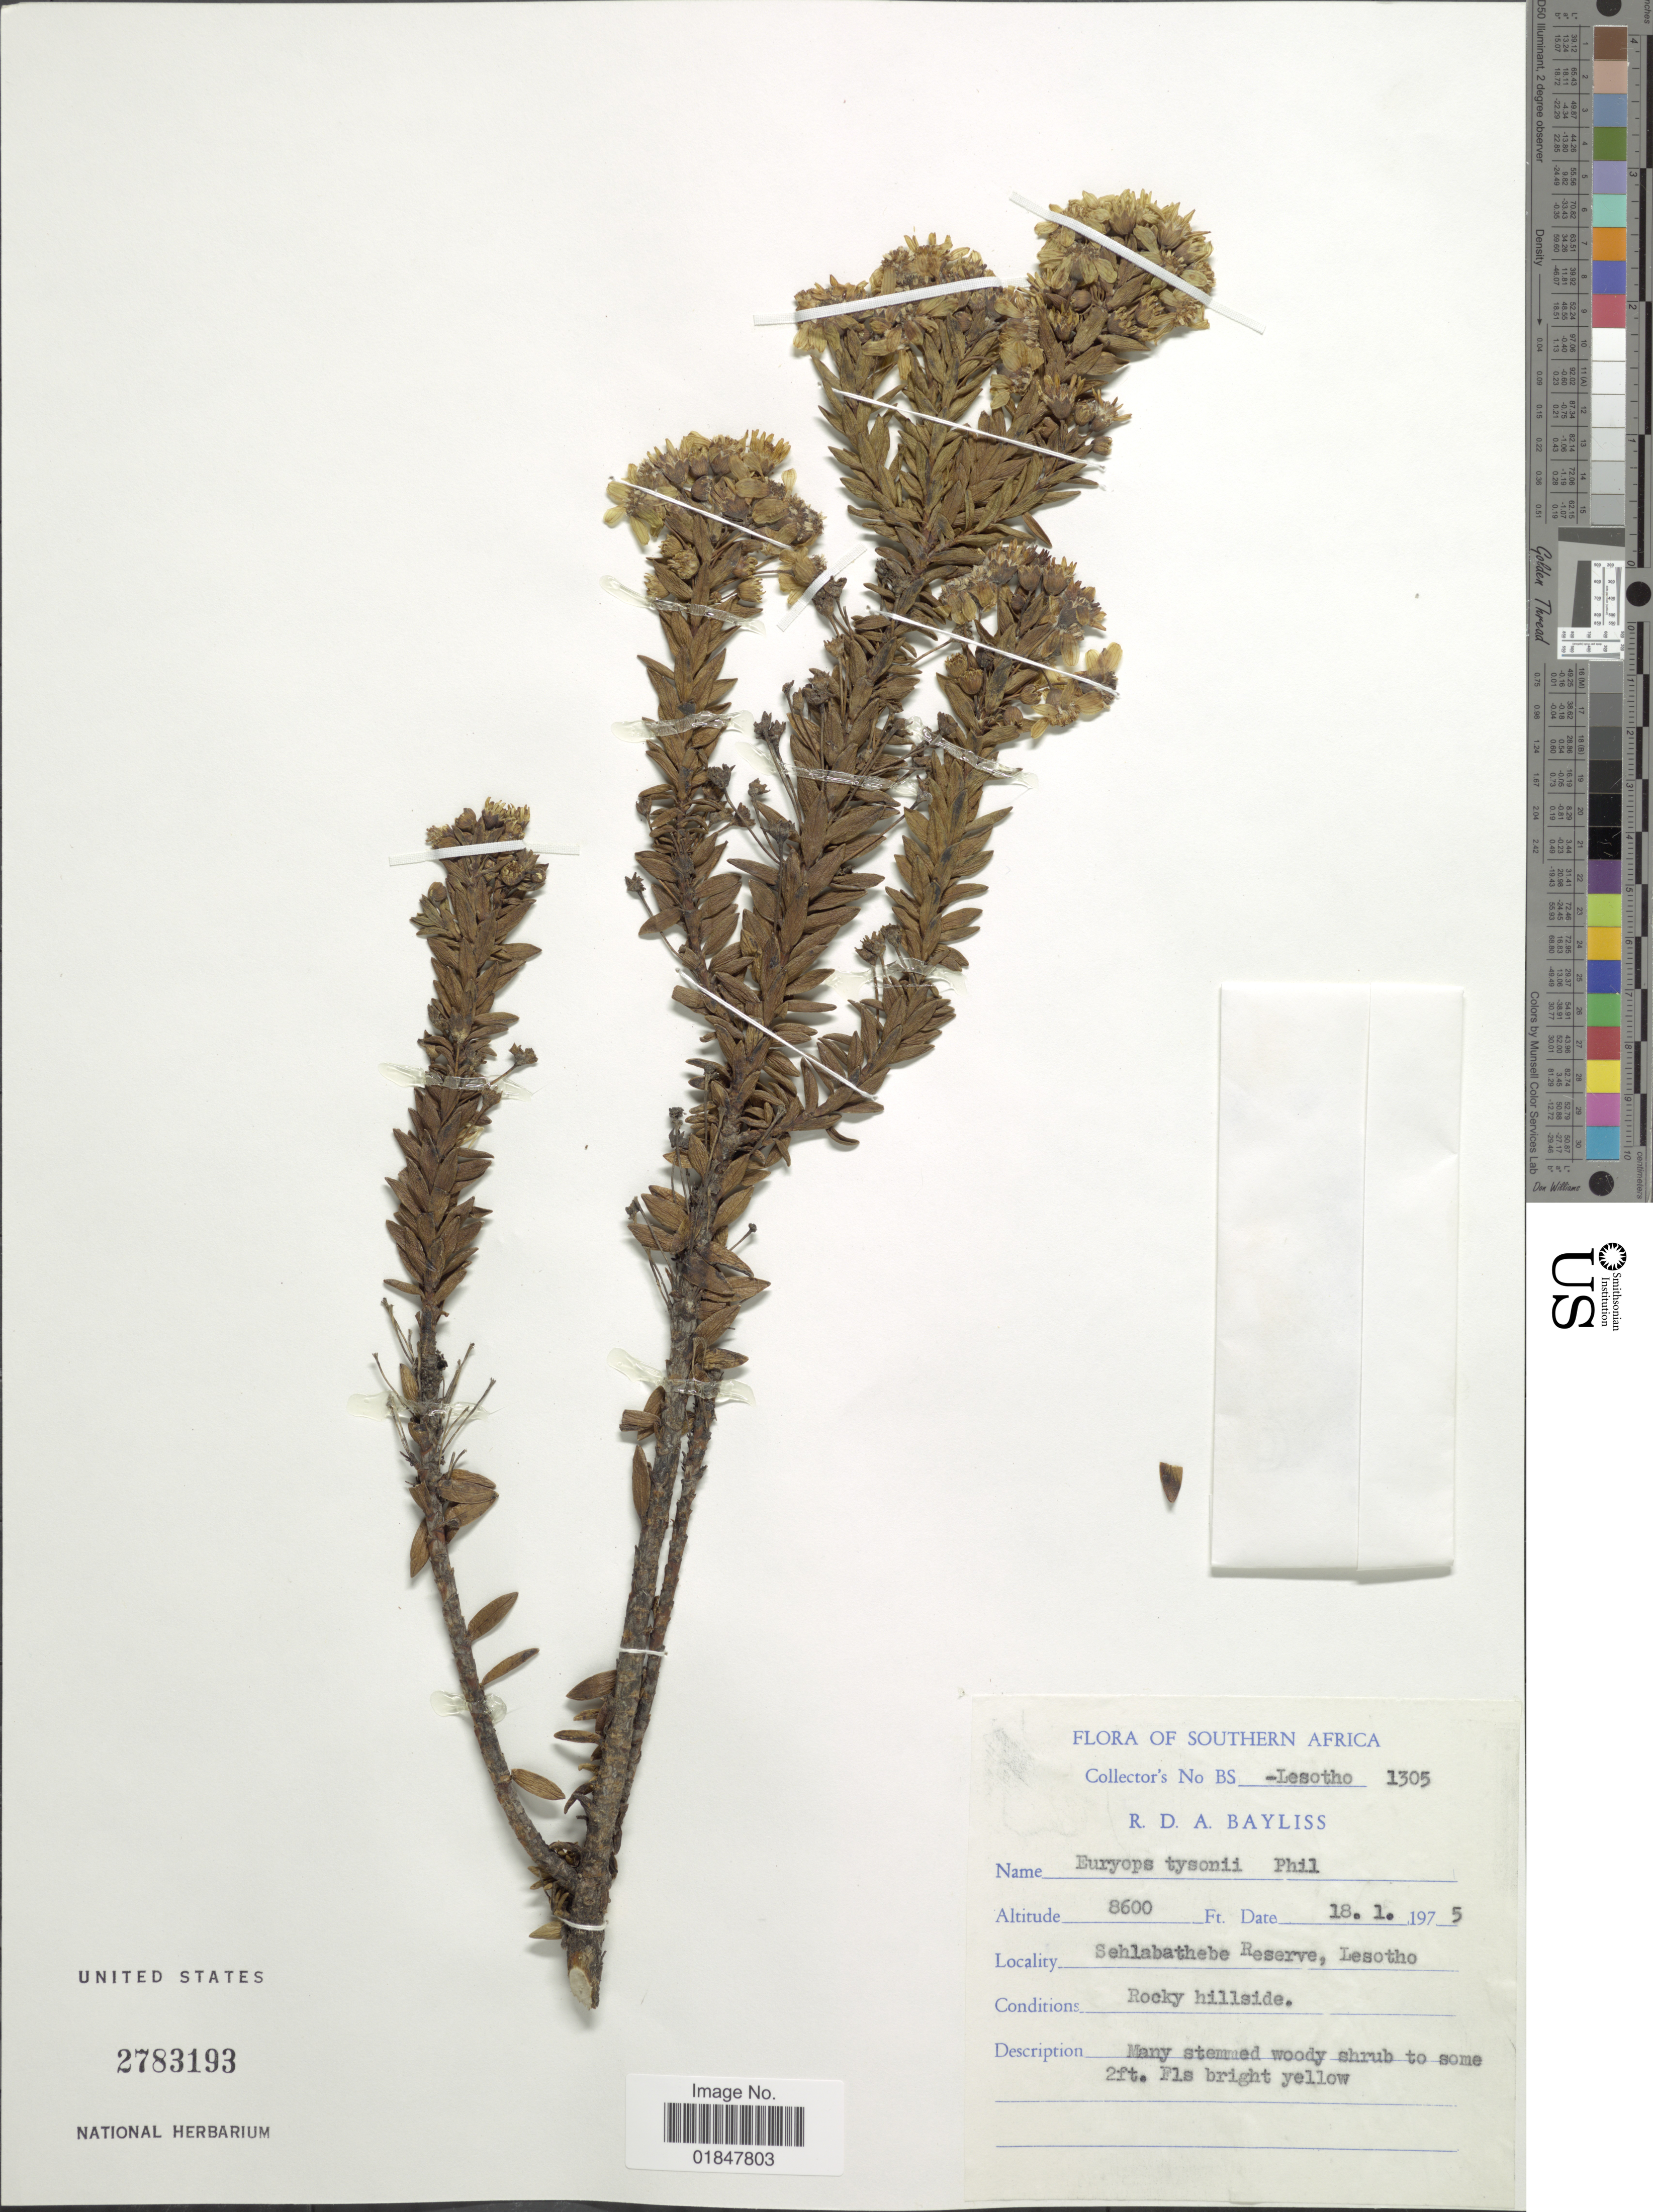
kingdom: Plantae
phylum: Tracheophyta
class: Magnoliopsida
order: Asterales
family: Asteraceae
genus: Euryops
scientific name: Euryops tysonii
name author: Phillips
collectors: R. Bayliss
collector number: BS Lesotho1305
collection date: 1975-01-18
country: South Africa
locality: Sehlabathebe Reserve, Lesotho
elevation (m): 2621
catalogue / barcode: US 2783193